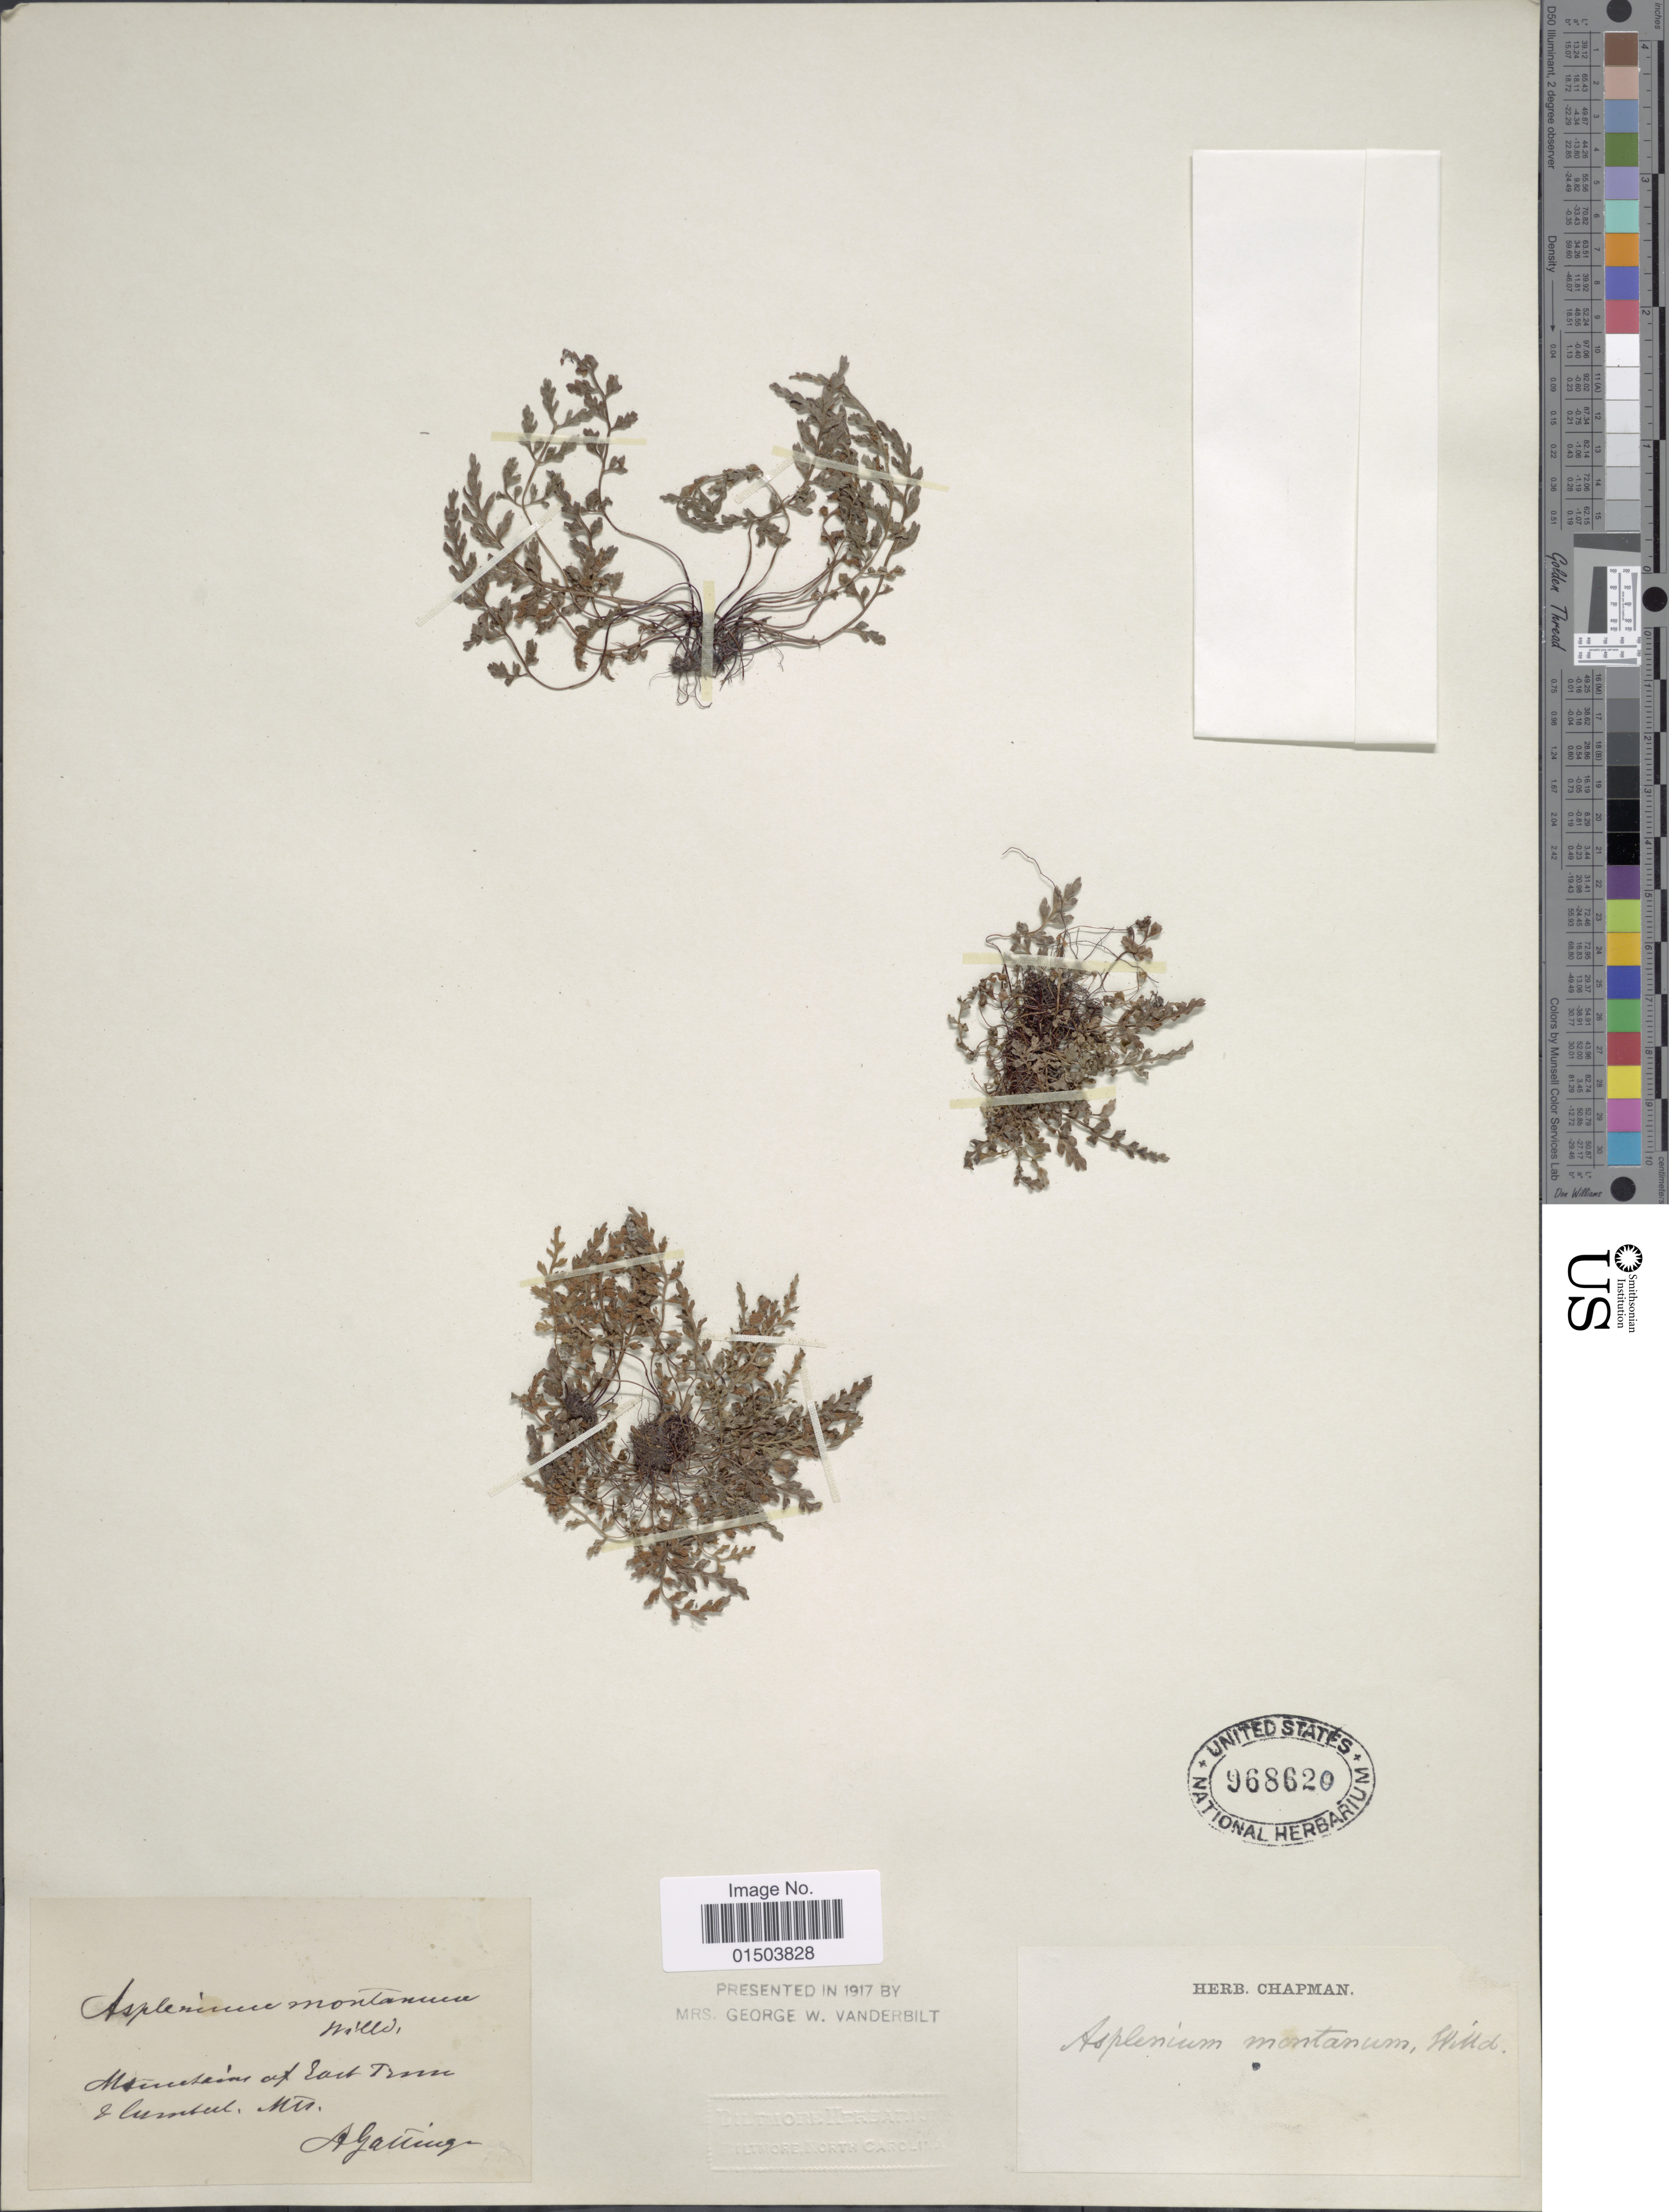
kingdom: Plantae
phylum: Tracheophyta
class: Polypodiopsida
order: Polypodiales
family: Aspleniaceae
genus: Asplenium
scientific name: Asplenium montanum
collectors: A. Gattinger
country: United States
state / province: Tennessee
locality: Mountains of East Tenn + Cumberl. [interpreted ]Mts.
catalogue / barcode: US 968620